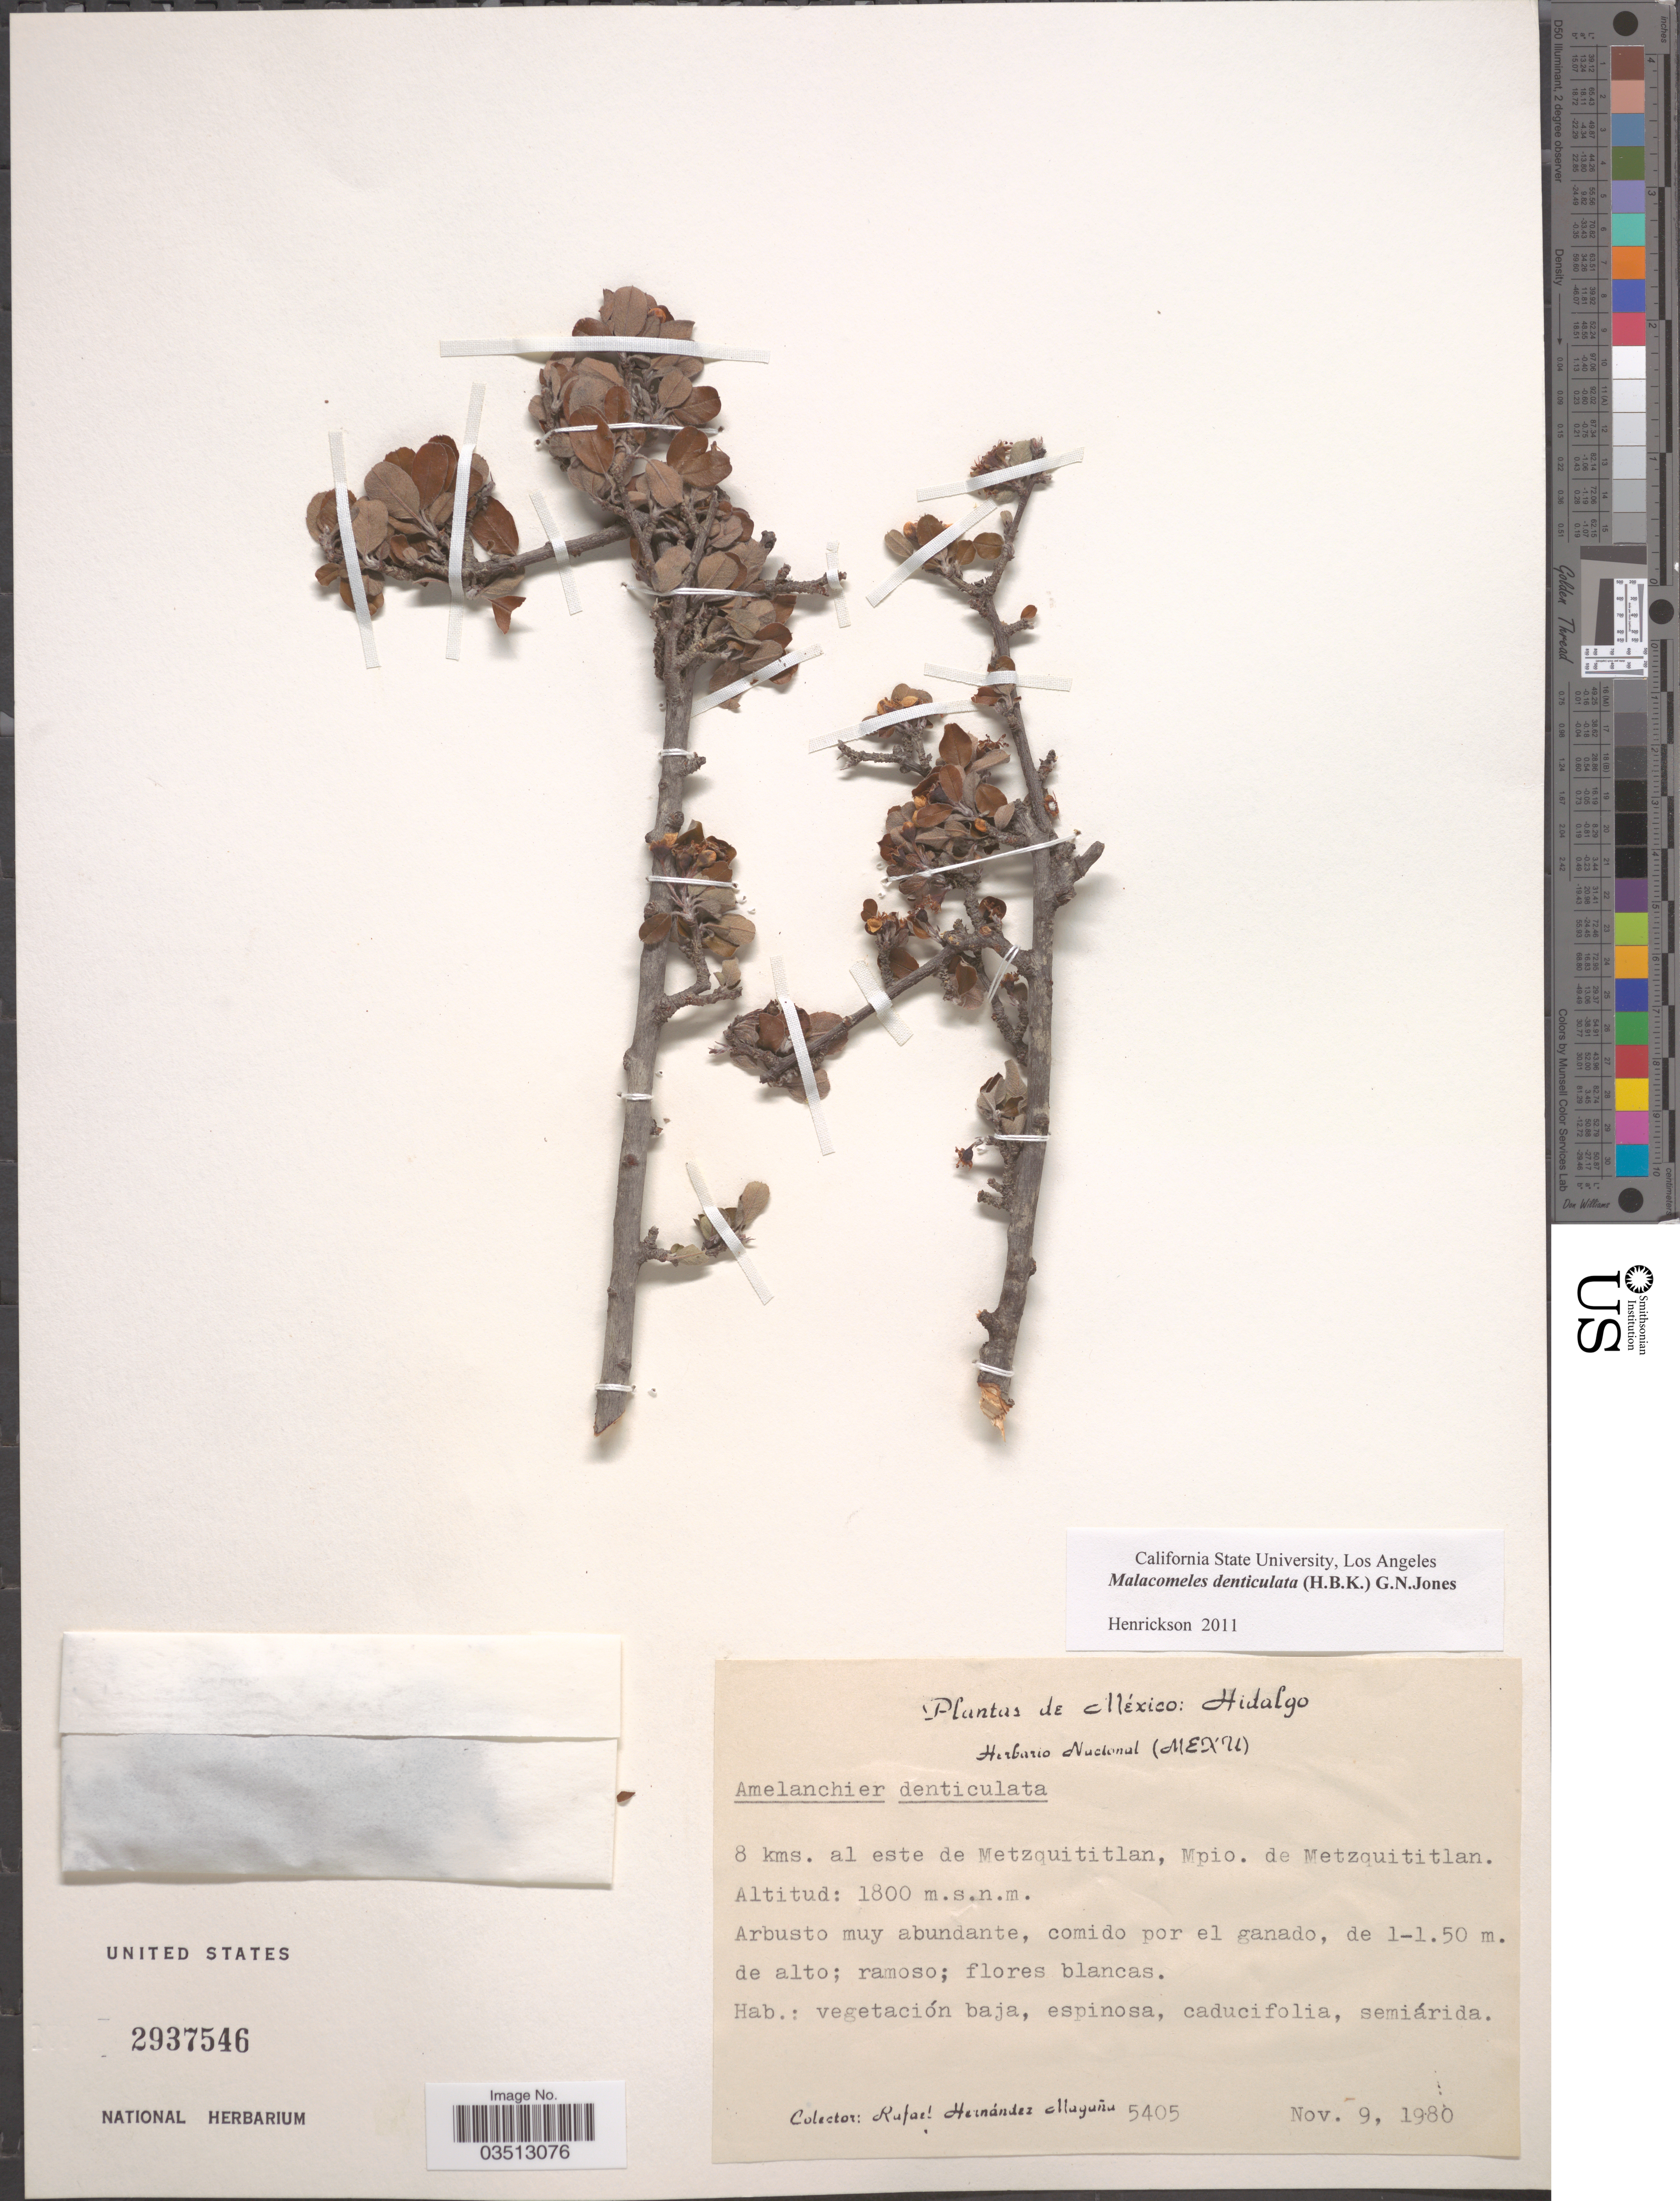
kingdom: Plantae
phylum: Tracheophyta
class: Magnoliopsida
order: Rosales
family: Rosaceae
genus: Malacomeles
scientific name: Malacomeles denticulata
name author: (Kunth) G.N. Jones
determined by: Henrickson, James, (CSLA), California State University at Los Angeles (UNITED STATES)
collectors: R. Hernández-M.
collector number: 5405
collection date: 1980-11-09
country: Mexico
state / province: Hidalgo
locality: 8 kms. al este de Metzquititlan, Mpio. de Metzquititlan.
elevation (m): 1800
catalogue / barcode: US 2937546